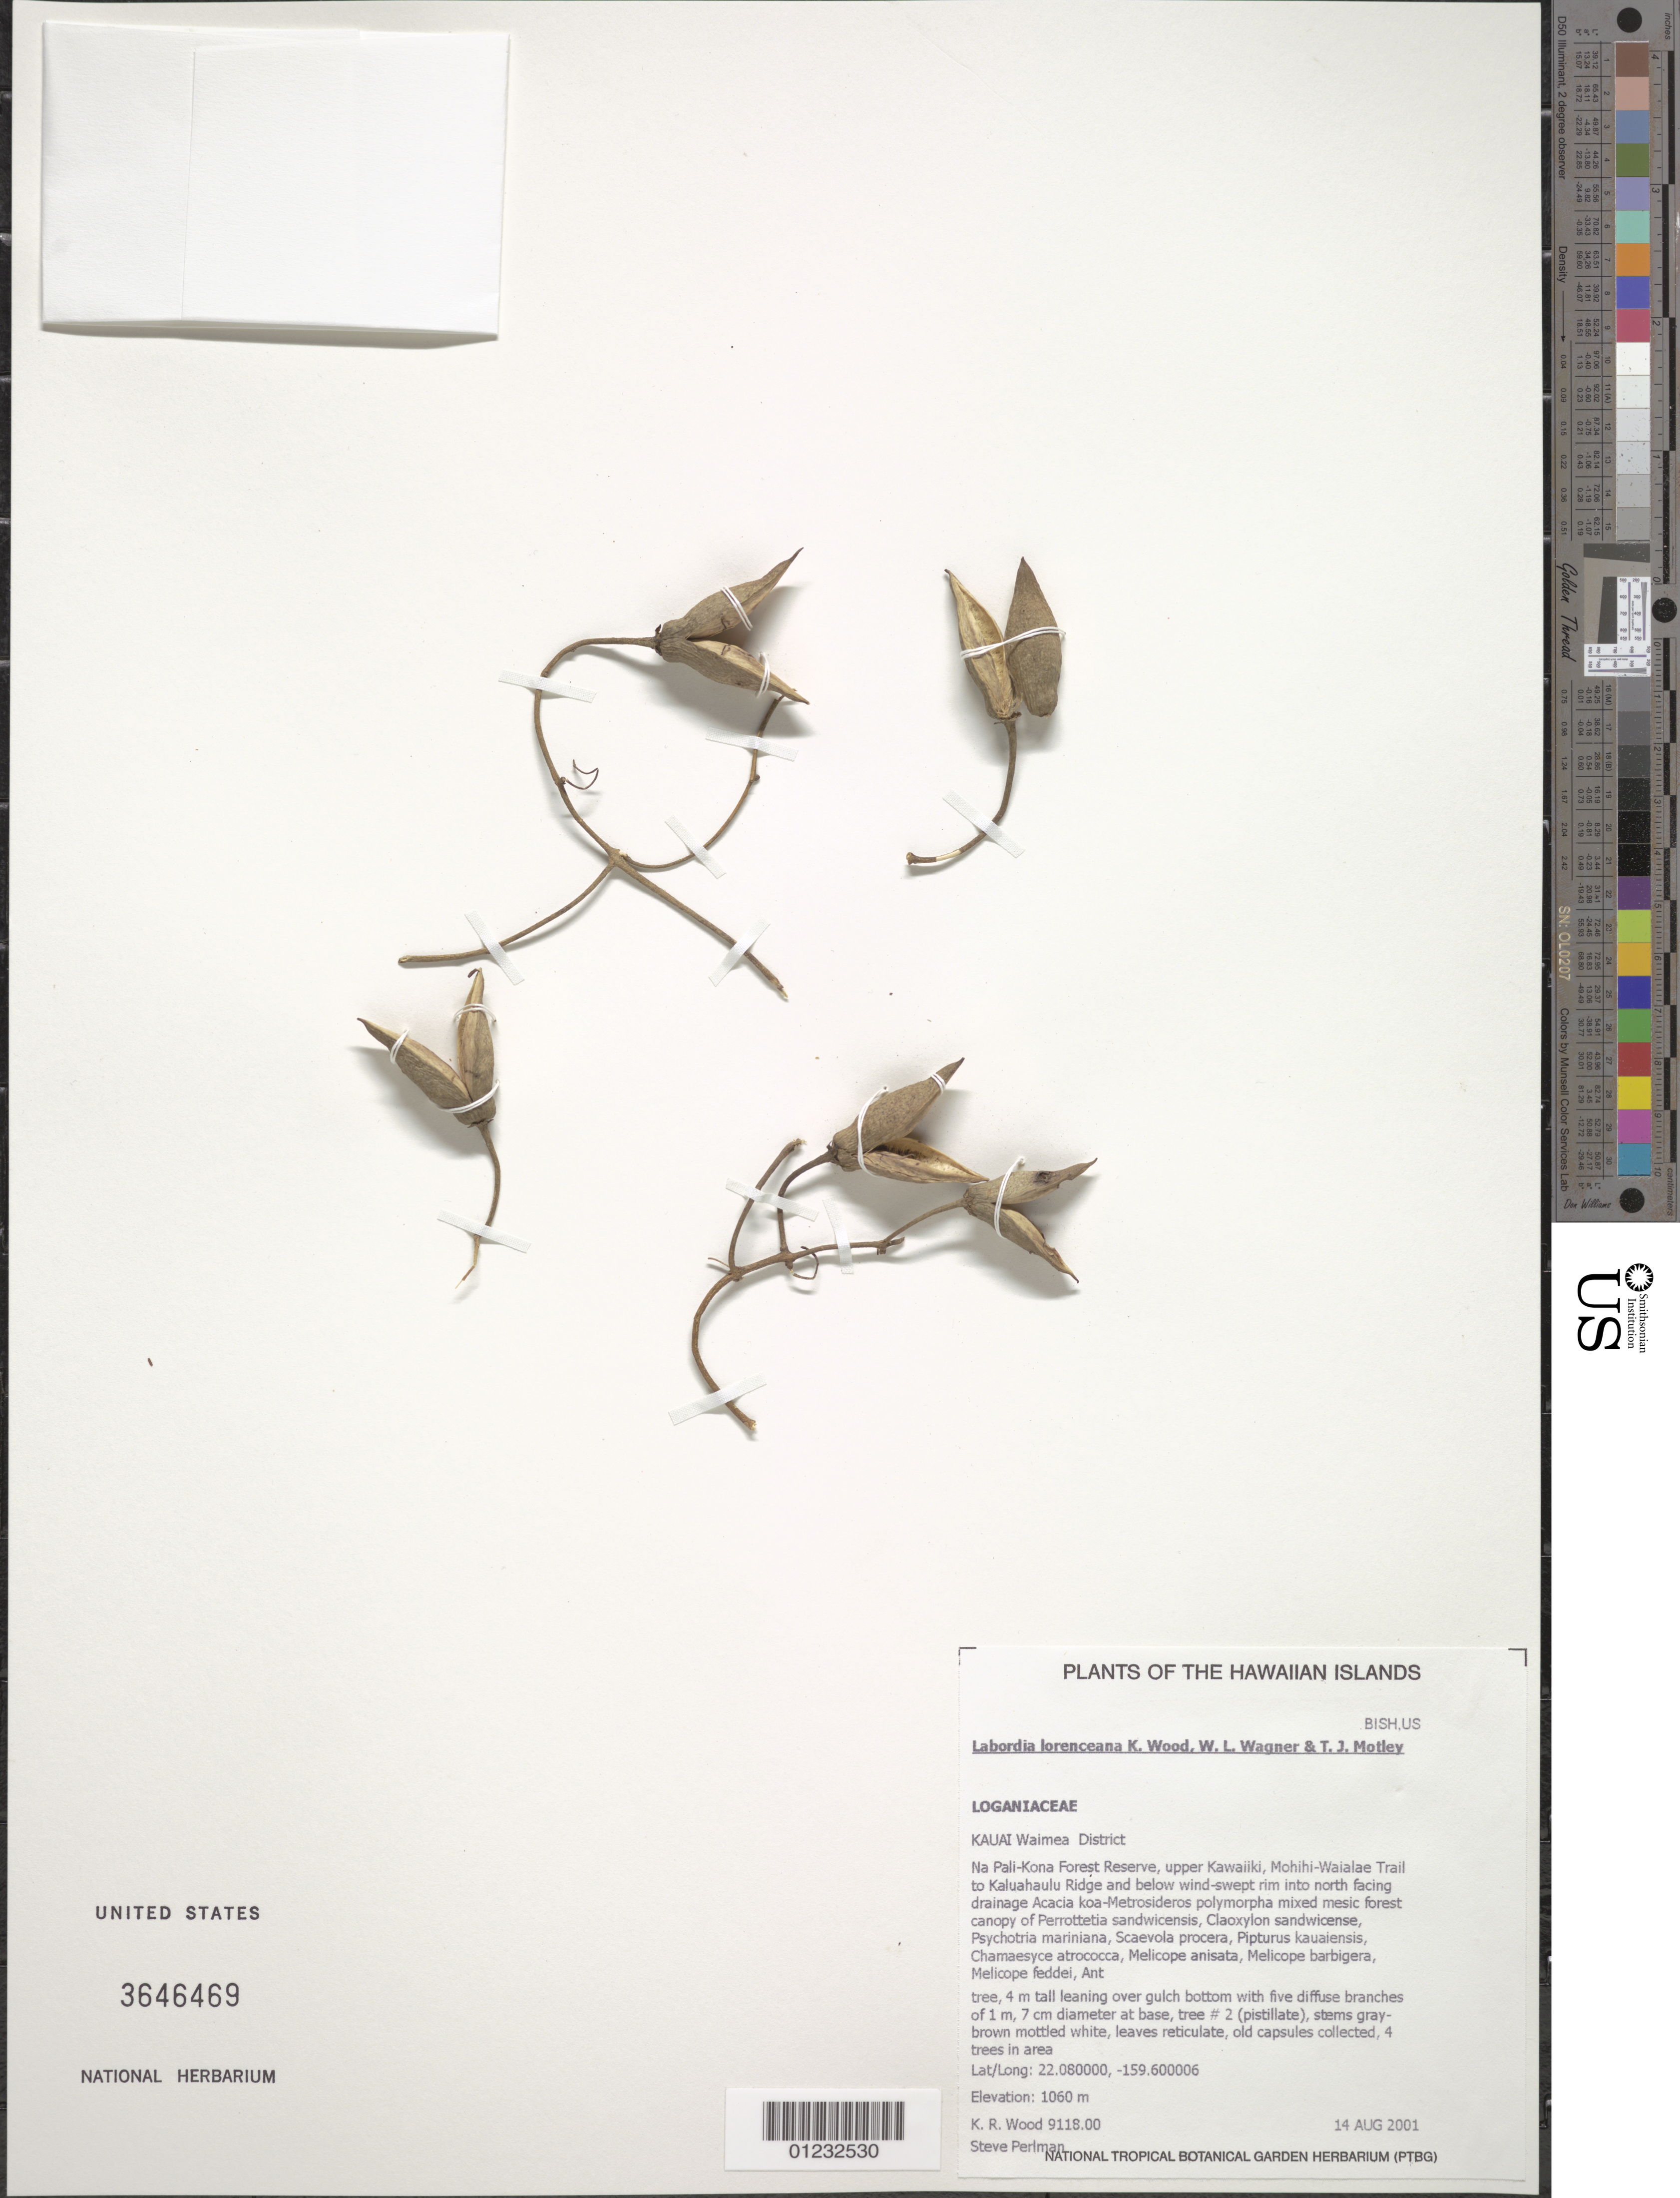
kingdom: Plantae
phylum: Tracheophyta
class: Magnoliopsida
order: Gentianales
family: Loganiaceae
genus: Geniostoma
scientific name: Geniostoma lorencianum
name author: (K.R. Wood et al.) Byng & Christenh.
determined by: Wagner, W. L., (BOT), Smithsonian Institution - National Museum of Natural History (UNITED STATES)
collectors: K. R. Wood & S. P. Perlman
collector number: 9118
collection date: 2001-08-14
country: United States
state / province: Hawaii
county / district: Hawaii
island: Kaua'i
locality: Na Pali-Kona Forest Reserve, upper Kawaiiki, Mohihi-Waialae Trail to Kaluahaulu Ridge and below wind-swept ridge into north facing drainage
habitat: Mixed mesic forest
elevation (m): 1060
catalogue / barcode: US 3646469